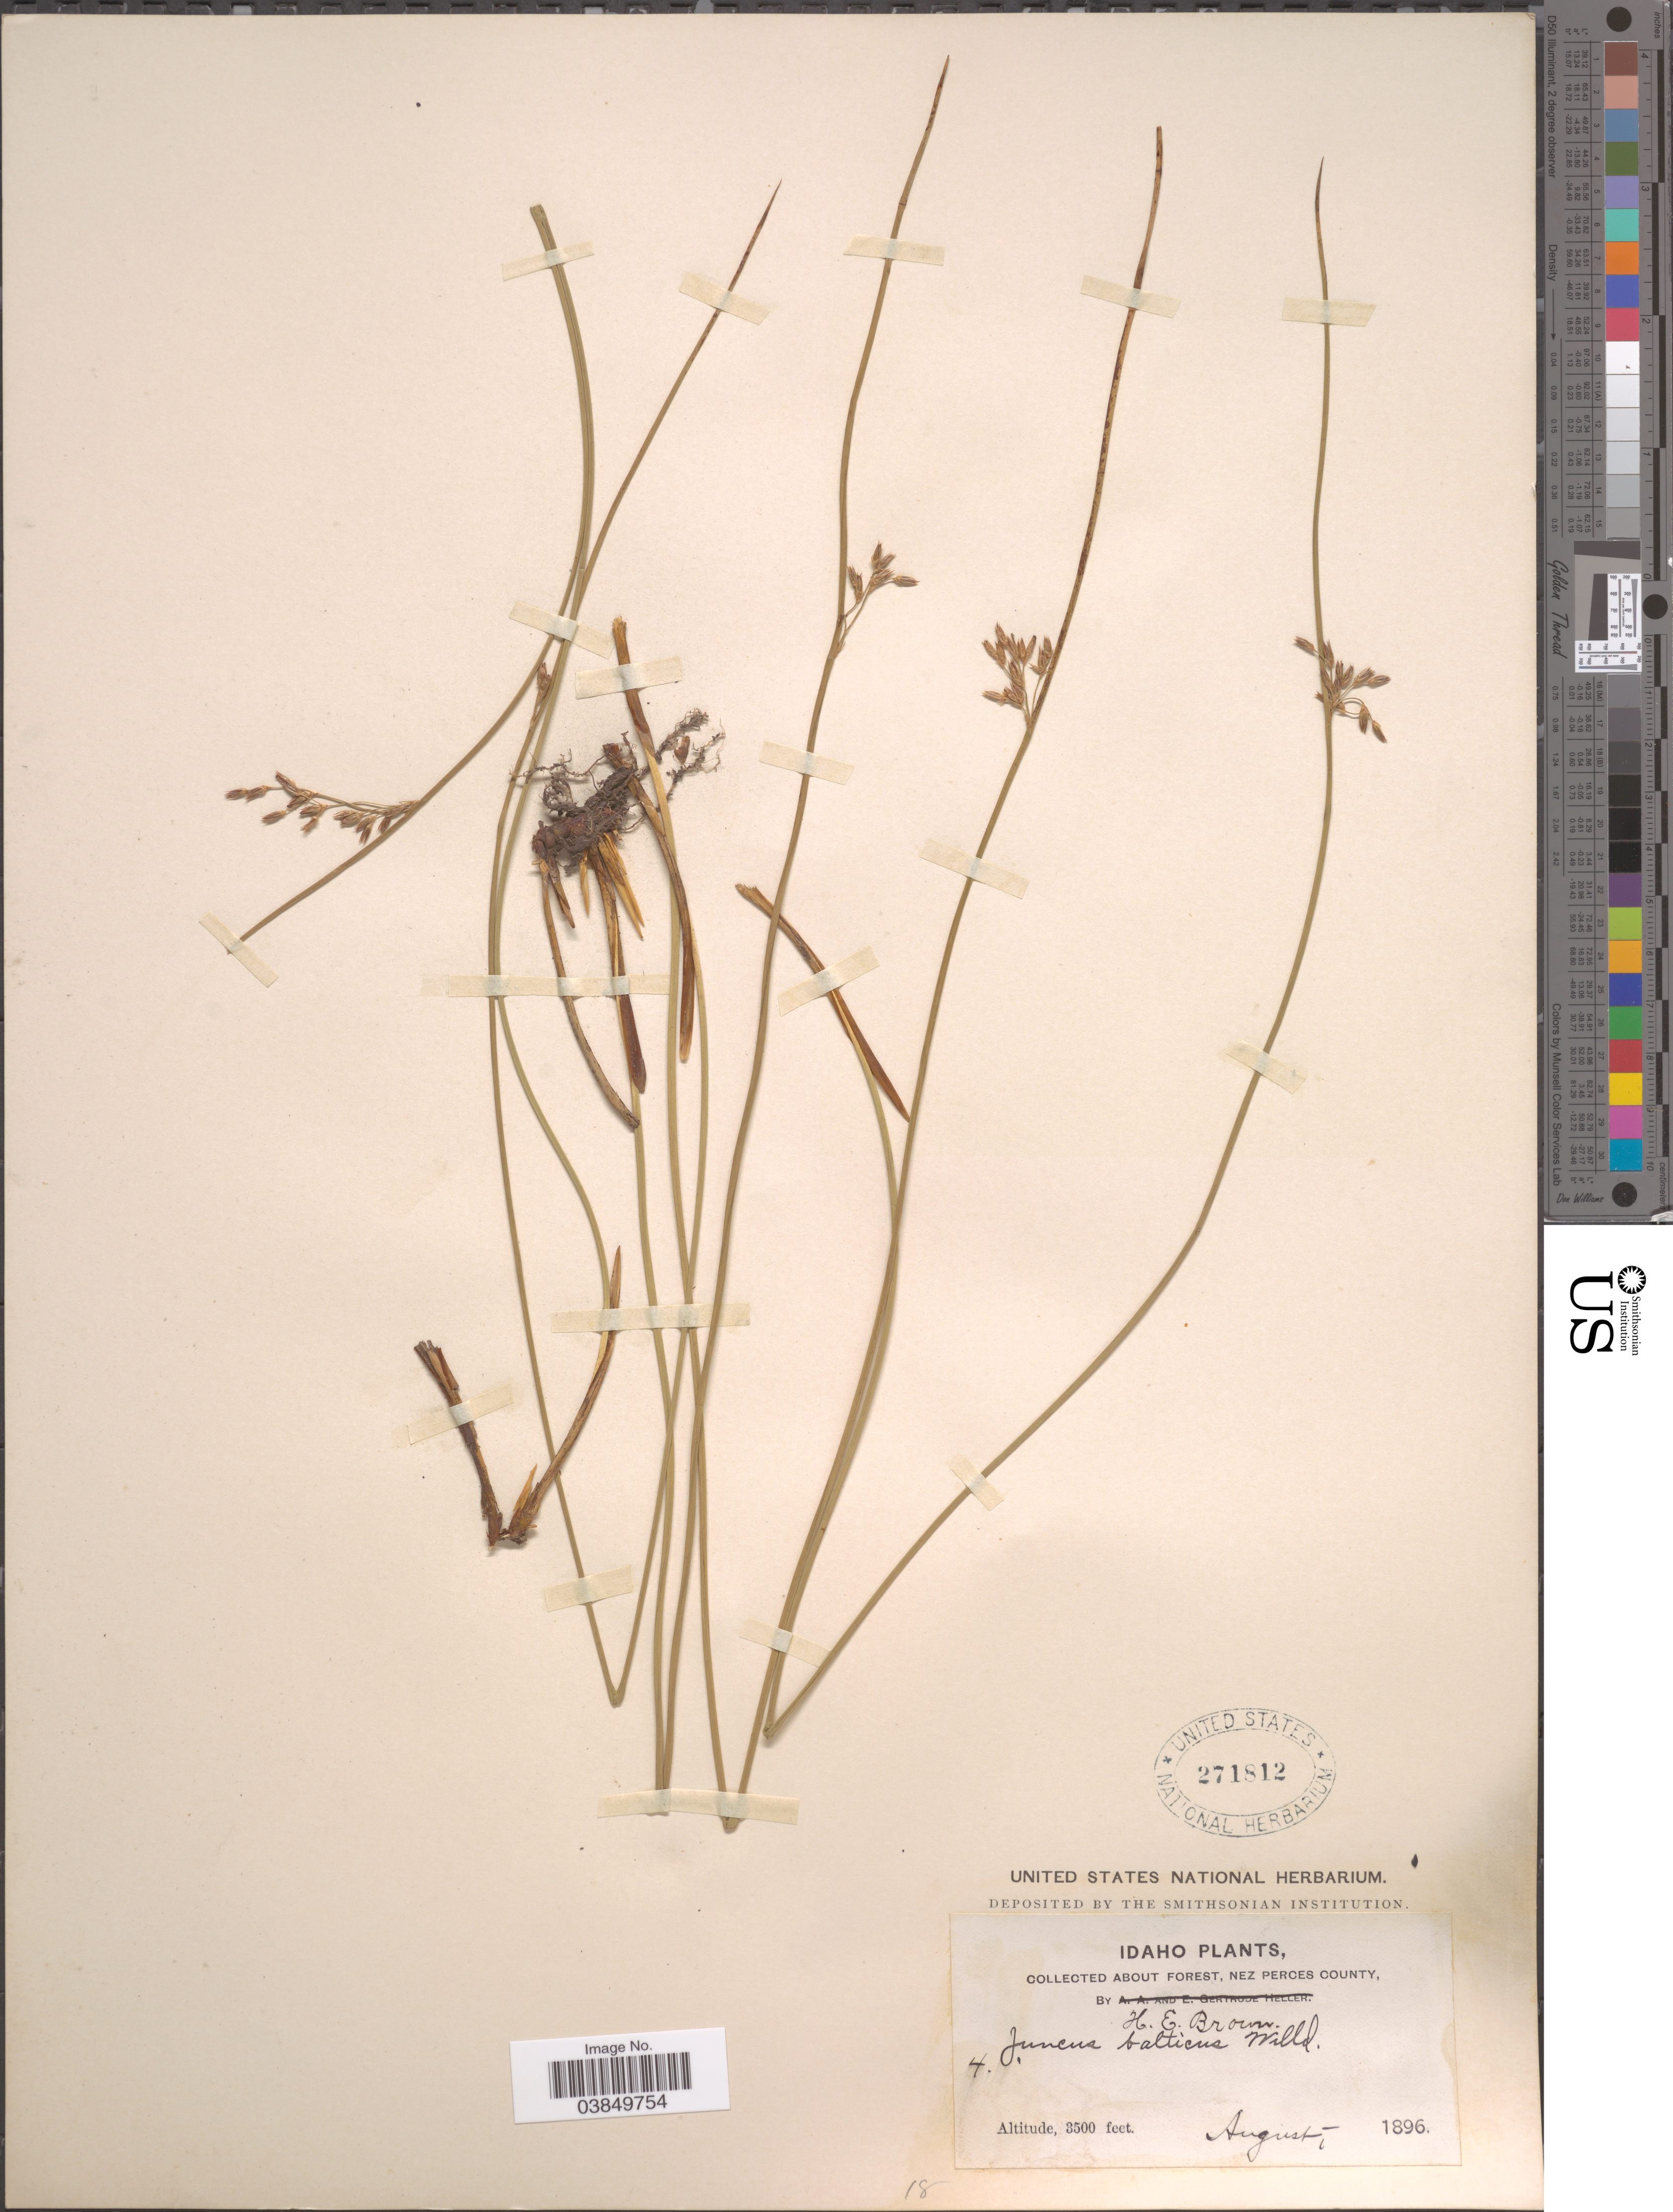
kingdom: Plantae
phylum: Tracheophyta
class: Liliopsida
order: Poales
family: Juncaceae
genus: Juncus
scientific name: Juncus balticus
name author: Willd.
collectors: H. E. Brown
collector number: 4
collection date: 1896-08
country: United States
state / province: Idaho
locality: About forest, Nez Perces County.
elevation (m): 1067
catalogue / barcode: US 271812